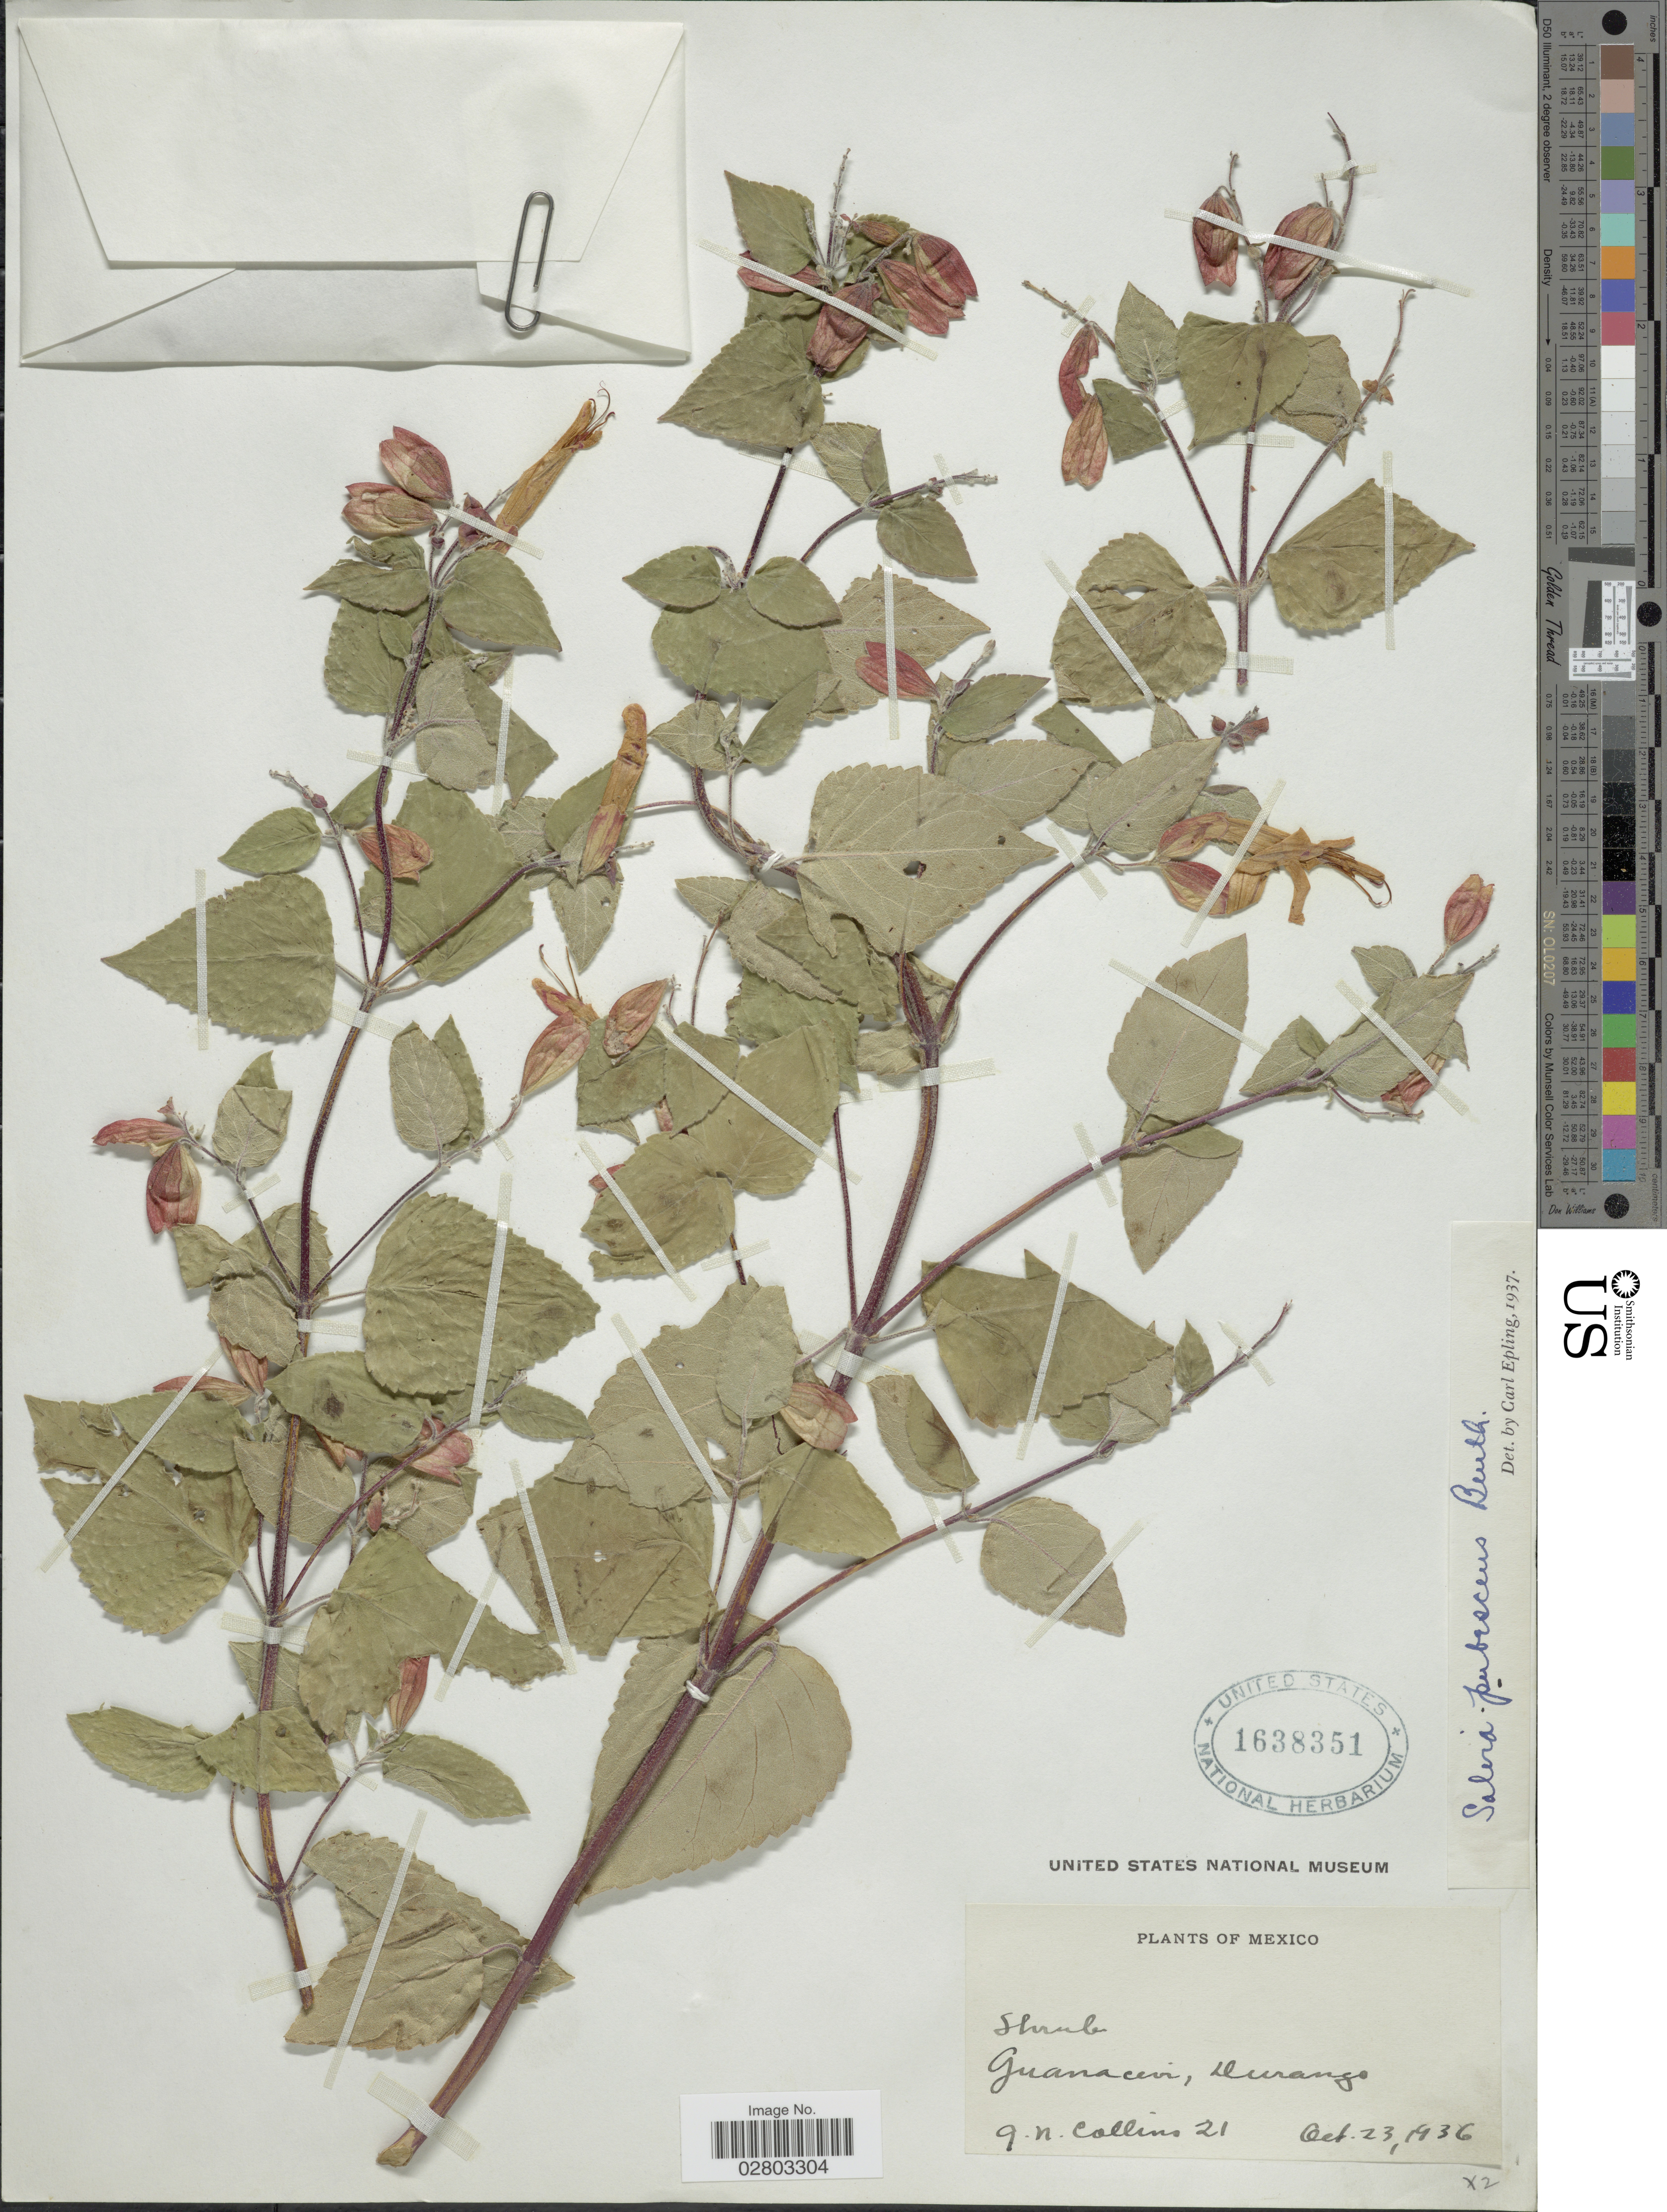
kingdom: Plantae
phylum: Tracheophyta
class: Magnoliopsida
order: Lamiales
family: Lamiaceae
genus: Salvia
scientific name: Salvia sessei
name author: Benth.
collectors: G. Collins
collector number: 21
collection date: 1936-10-23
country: Mexico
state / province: Durango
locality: Guanacevi.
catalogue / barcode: US 1638351